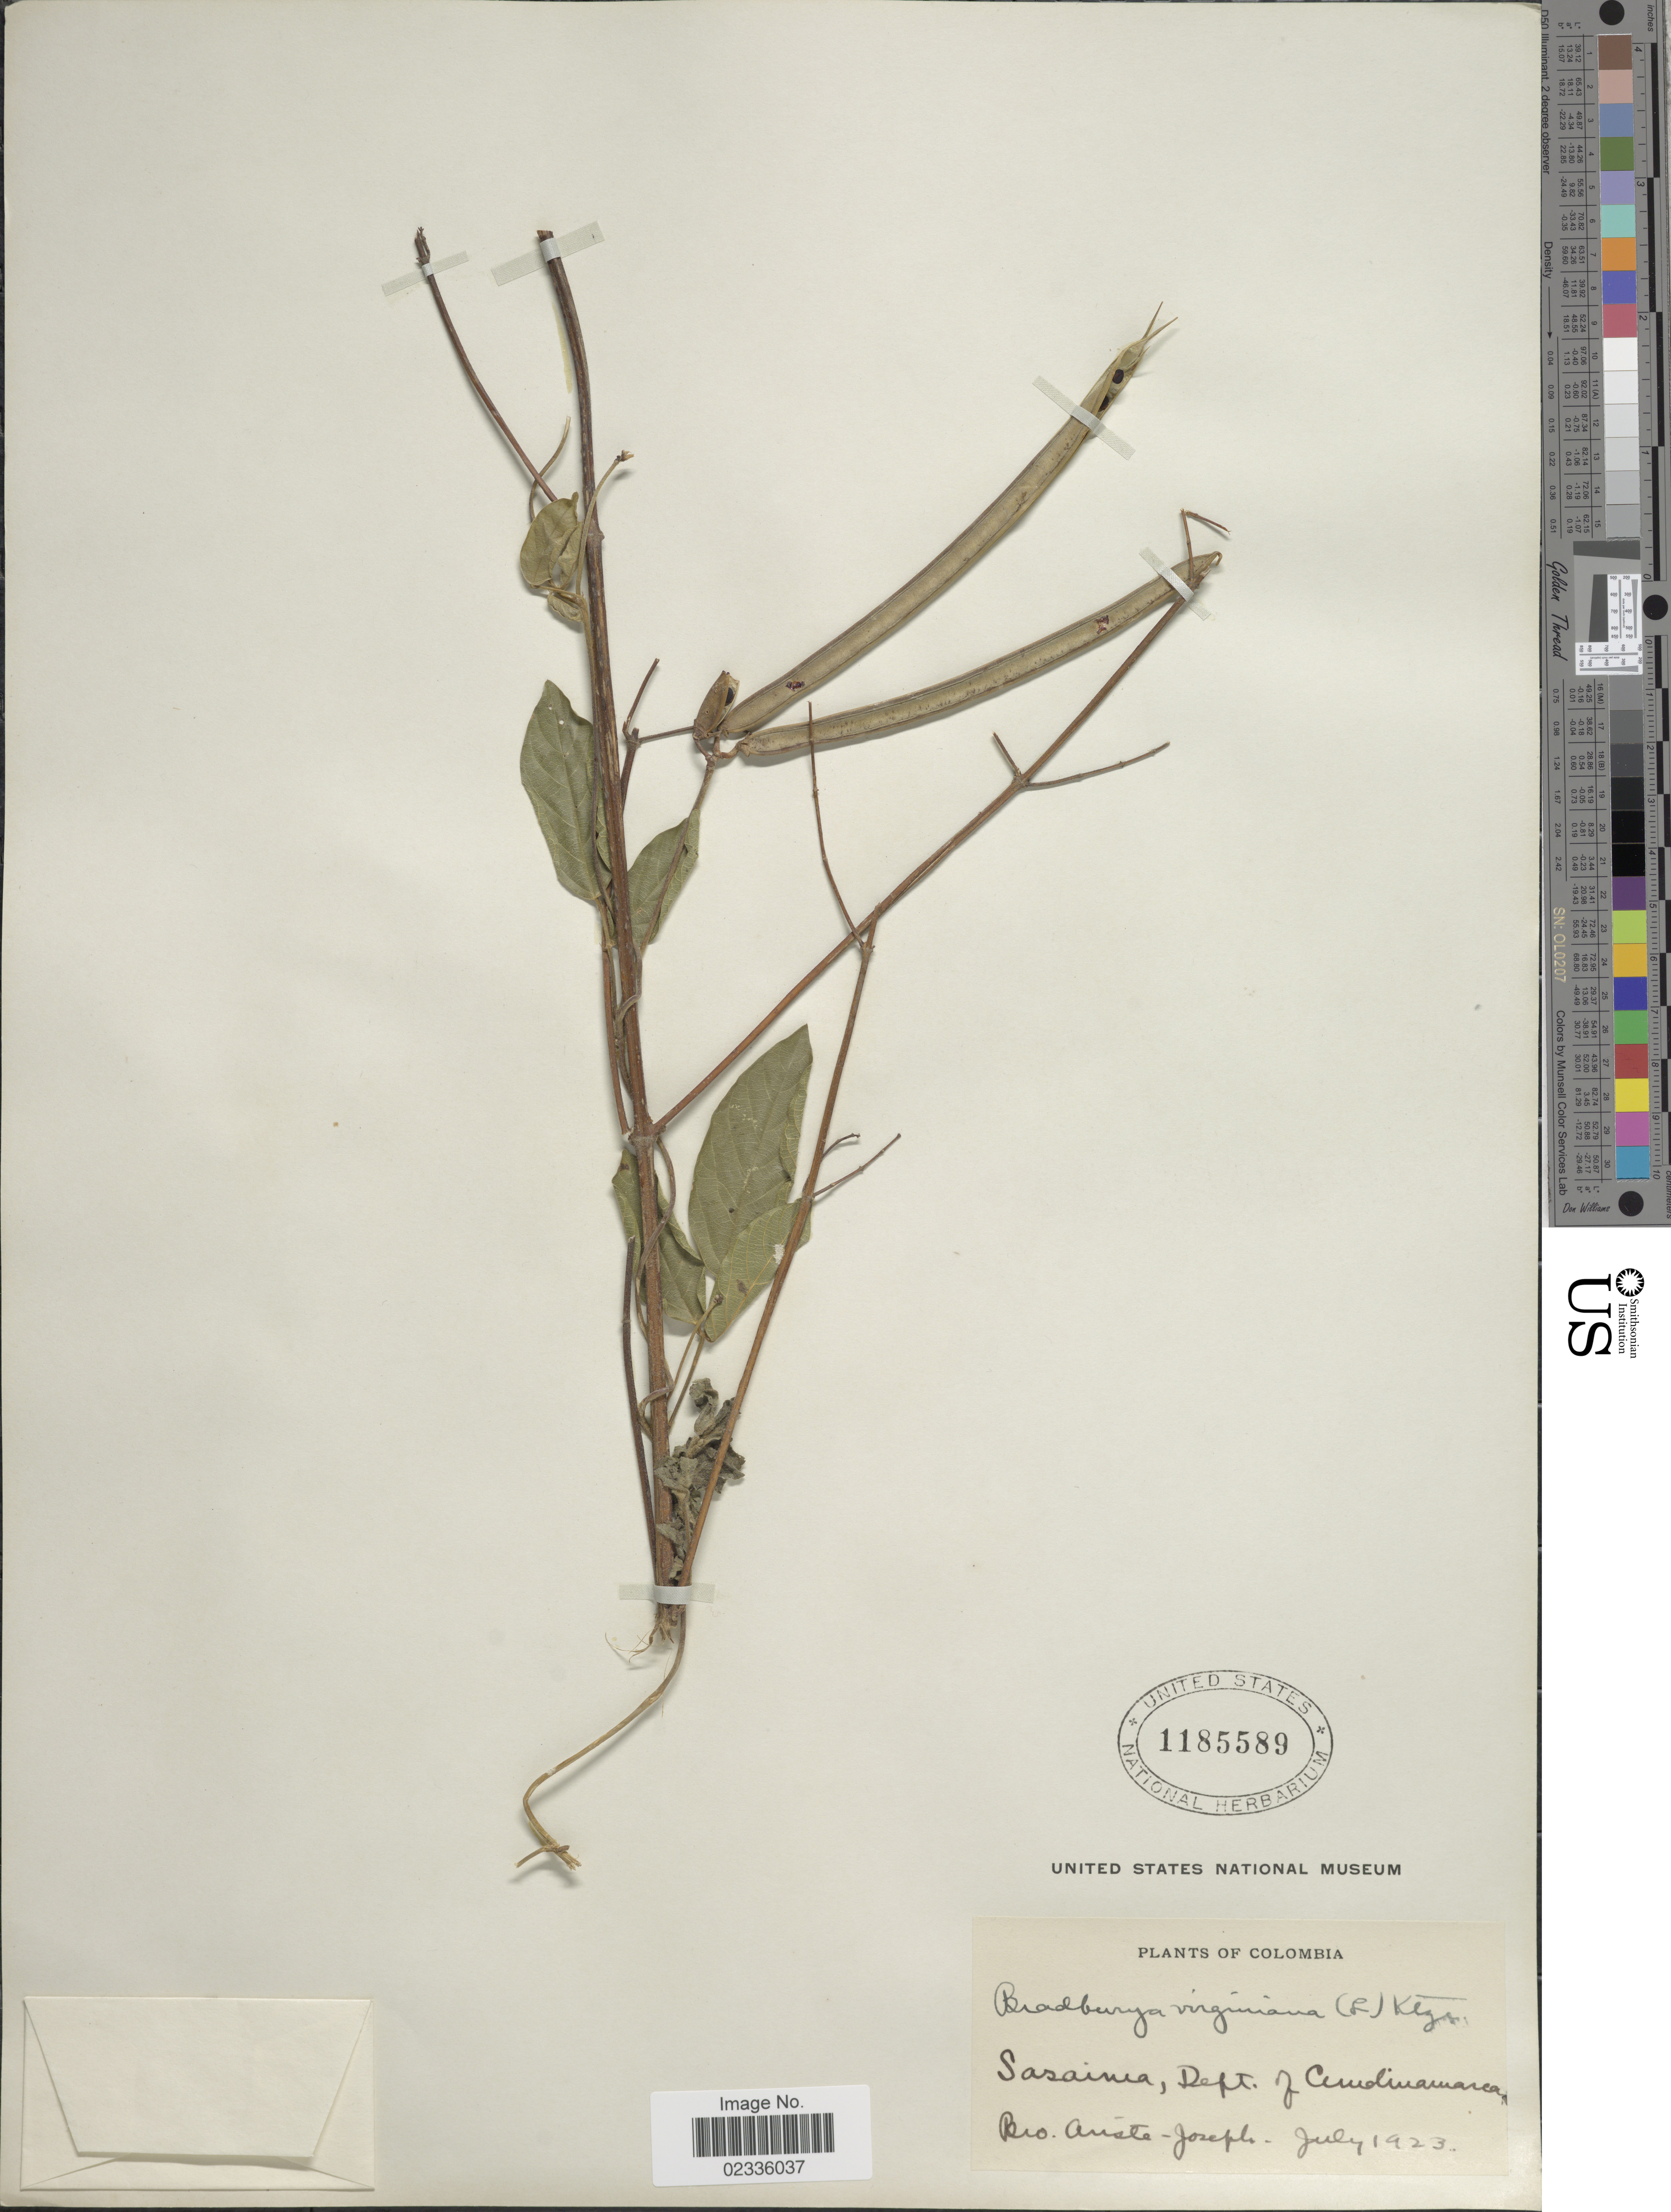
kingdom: Plantae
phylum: Tracheophyta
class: Magnoliopsida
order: Fabales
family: Fabaceae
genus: Centrosema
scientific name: Centrosema pubescens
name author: Benth.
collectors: Bro. Ariste-Joseph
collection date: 1923-07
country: Colombia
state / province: Cundinamarca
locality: Sasaima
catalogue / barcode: US 1185589